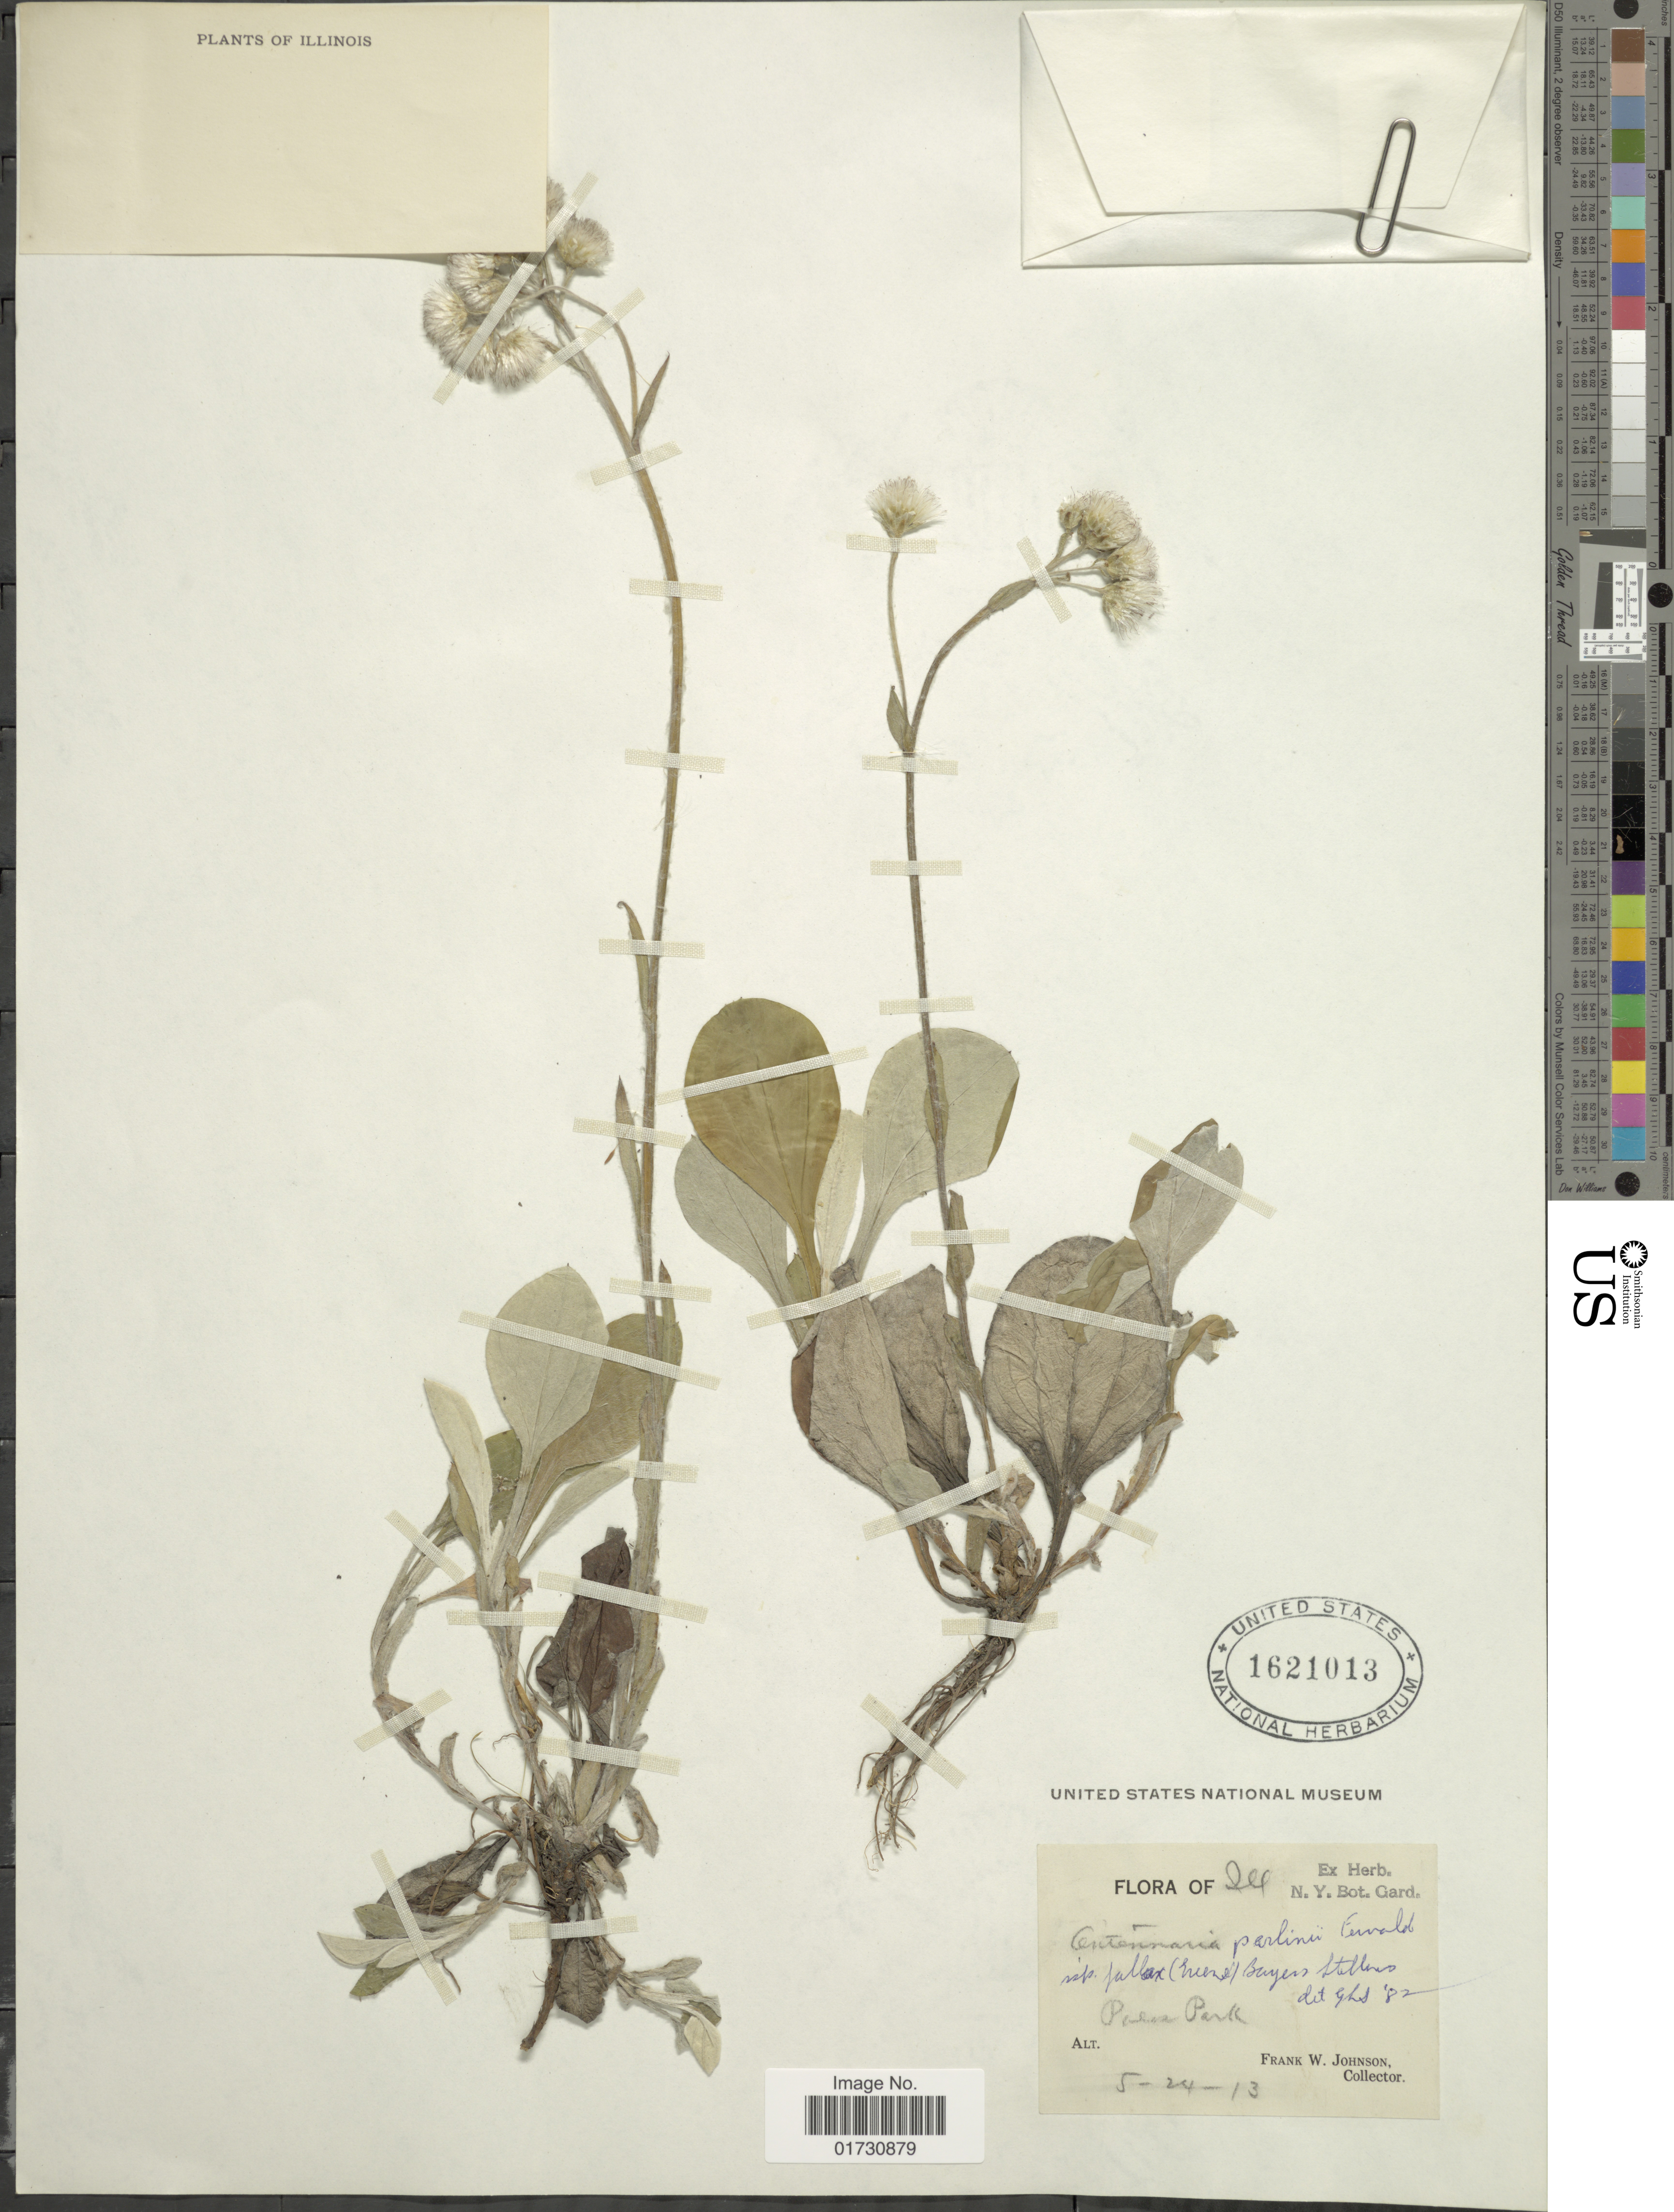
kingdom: Plantae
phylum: Tracheophyta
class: Magnoliopsida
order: Asterales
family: Asteraceae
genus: Antennaria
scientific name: Antennaria fallax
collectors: F. W. Johnson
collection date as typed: Transcribed d/m/y: 24/5/13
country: United States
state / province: Illinois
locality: Pecos Park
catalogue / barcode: US 1621013